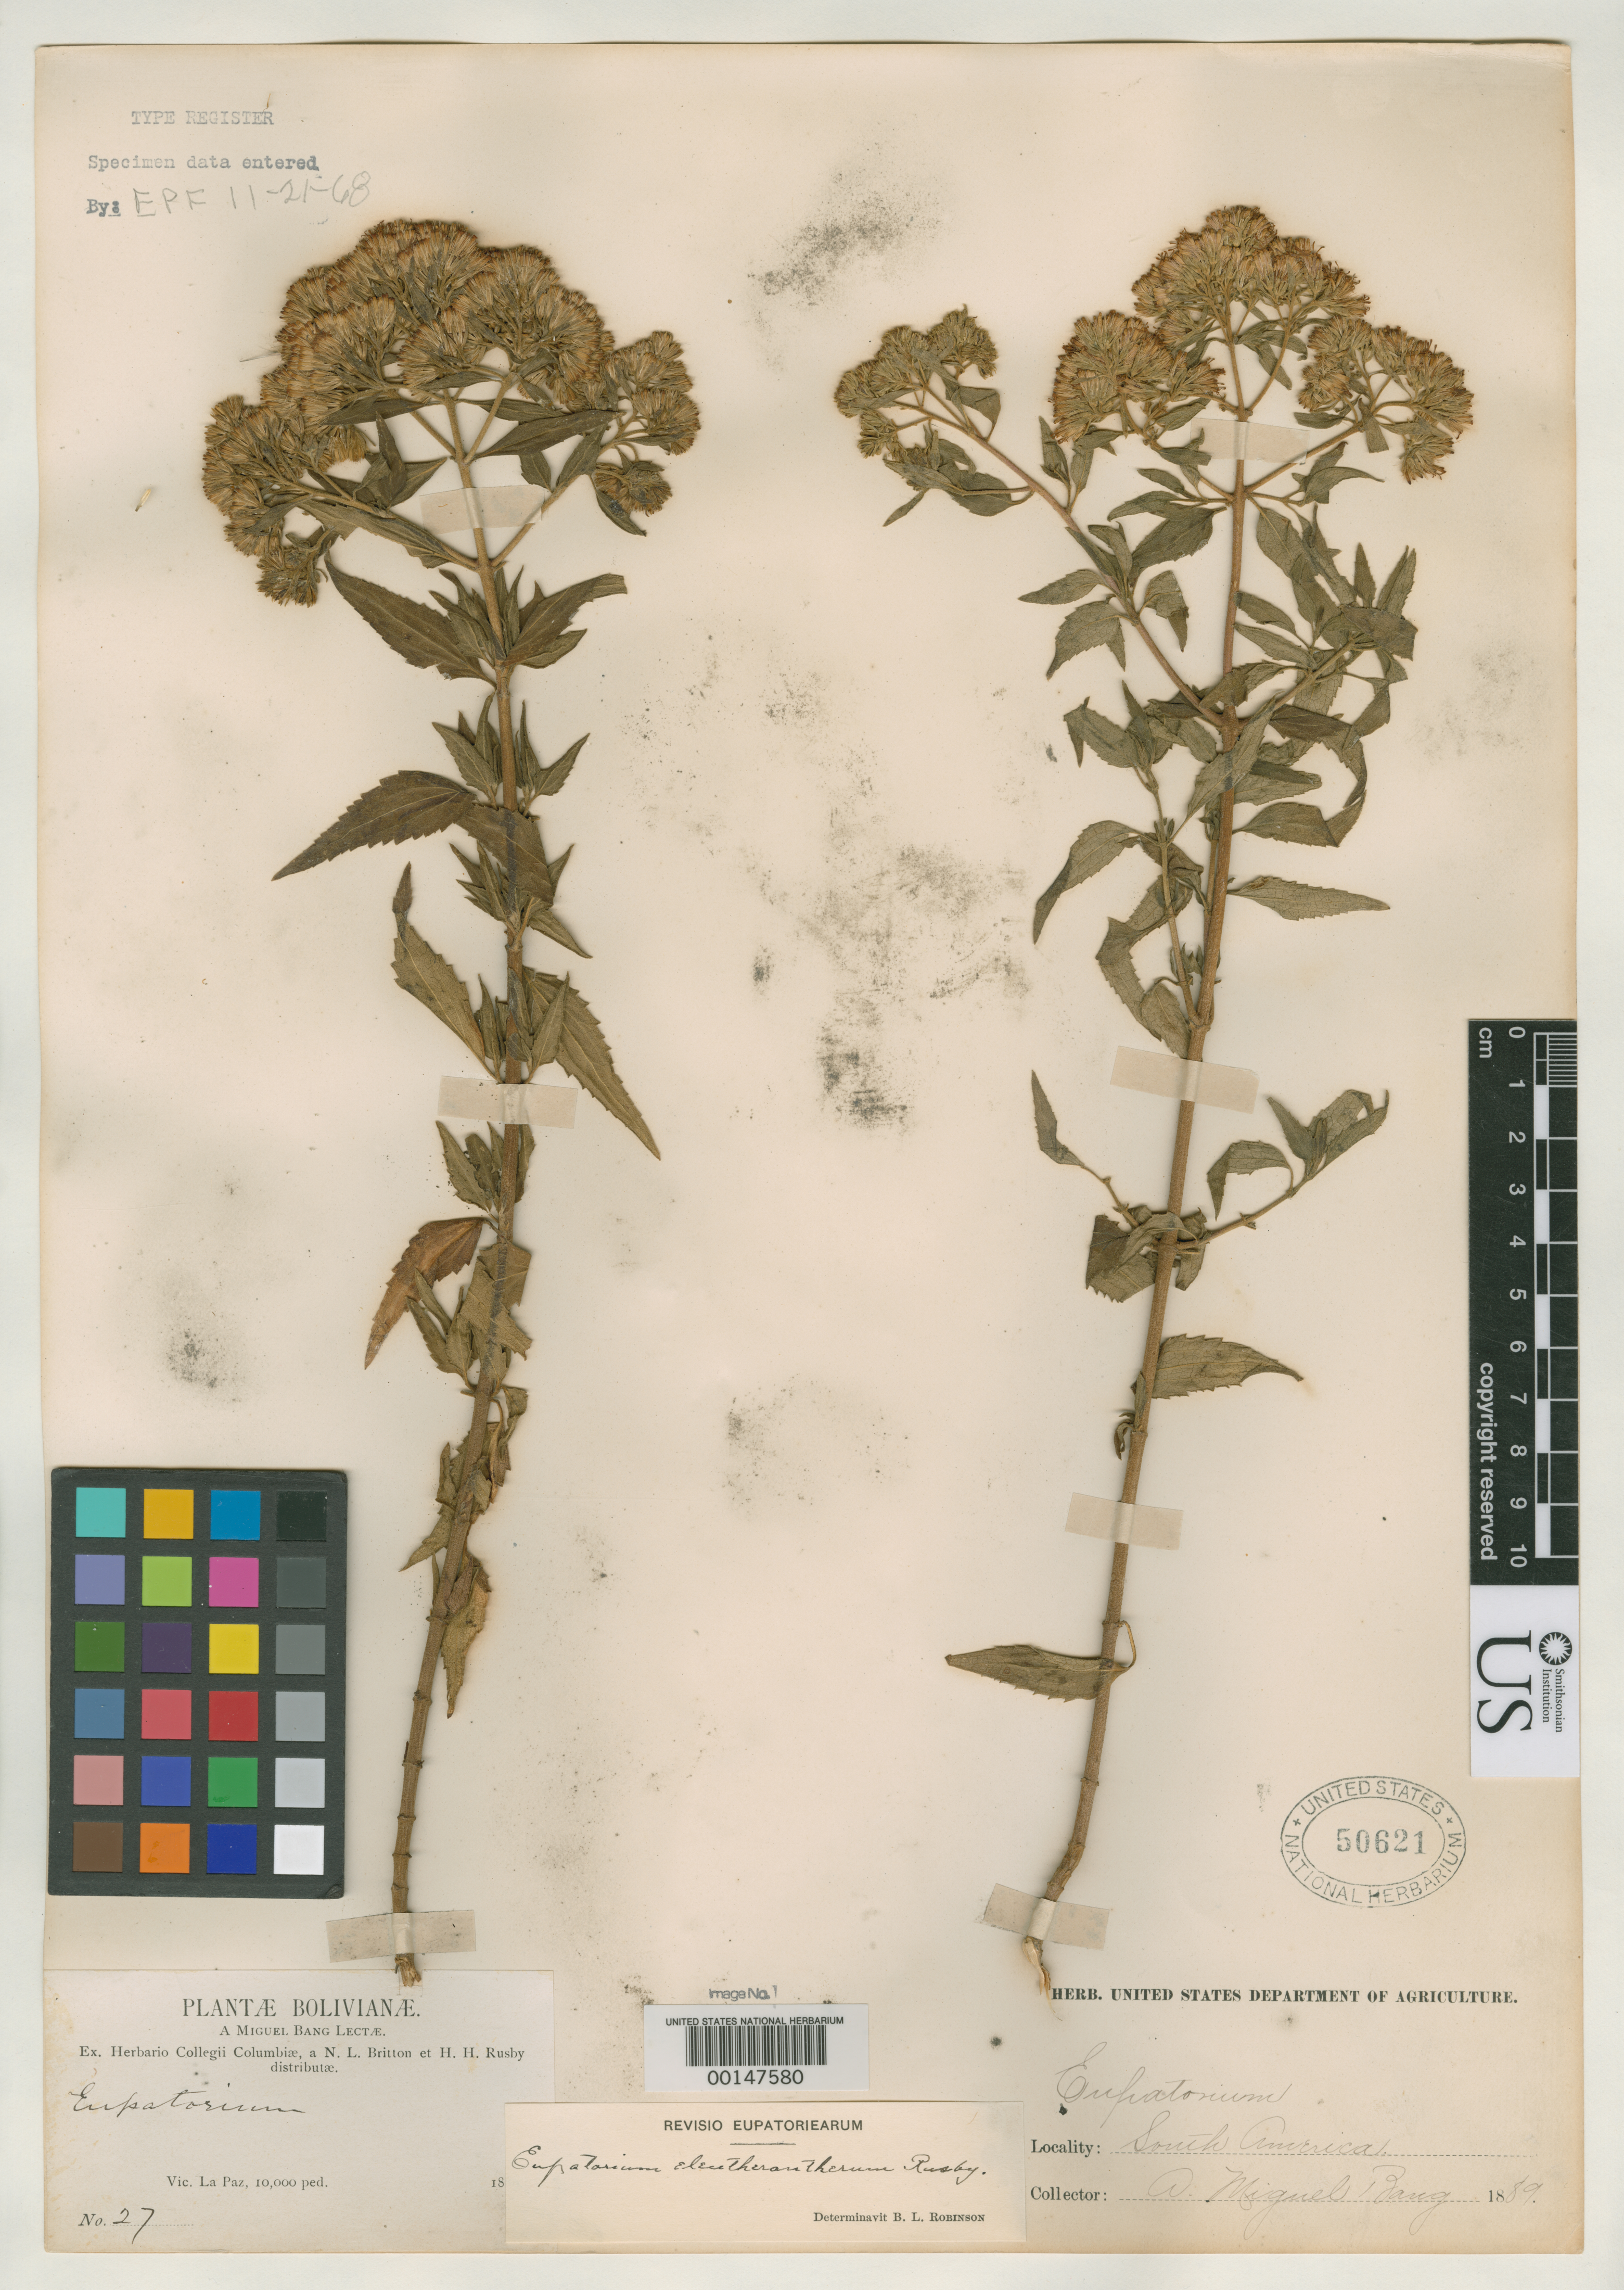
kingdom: Plantae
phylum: Tracheophyta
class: Magnoliopsida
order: Asterales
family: Asteraceae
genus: Eupatorium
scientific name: Eupatorium eleutherantherum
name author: Rusby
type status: Isosyntype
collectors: M. Bang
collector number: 27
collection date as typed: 1889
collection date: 1889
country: Bolivia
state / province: La Paz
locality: La Paz.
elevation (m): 3048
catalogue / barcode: US 50621